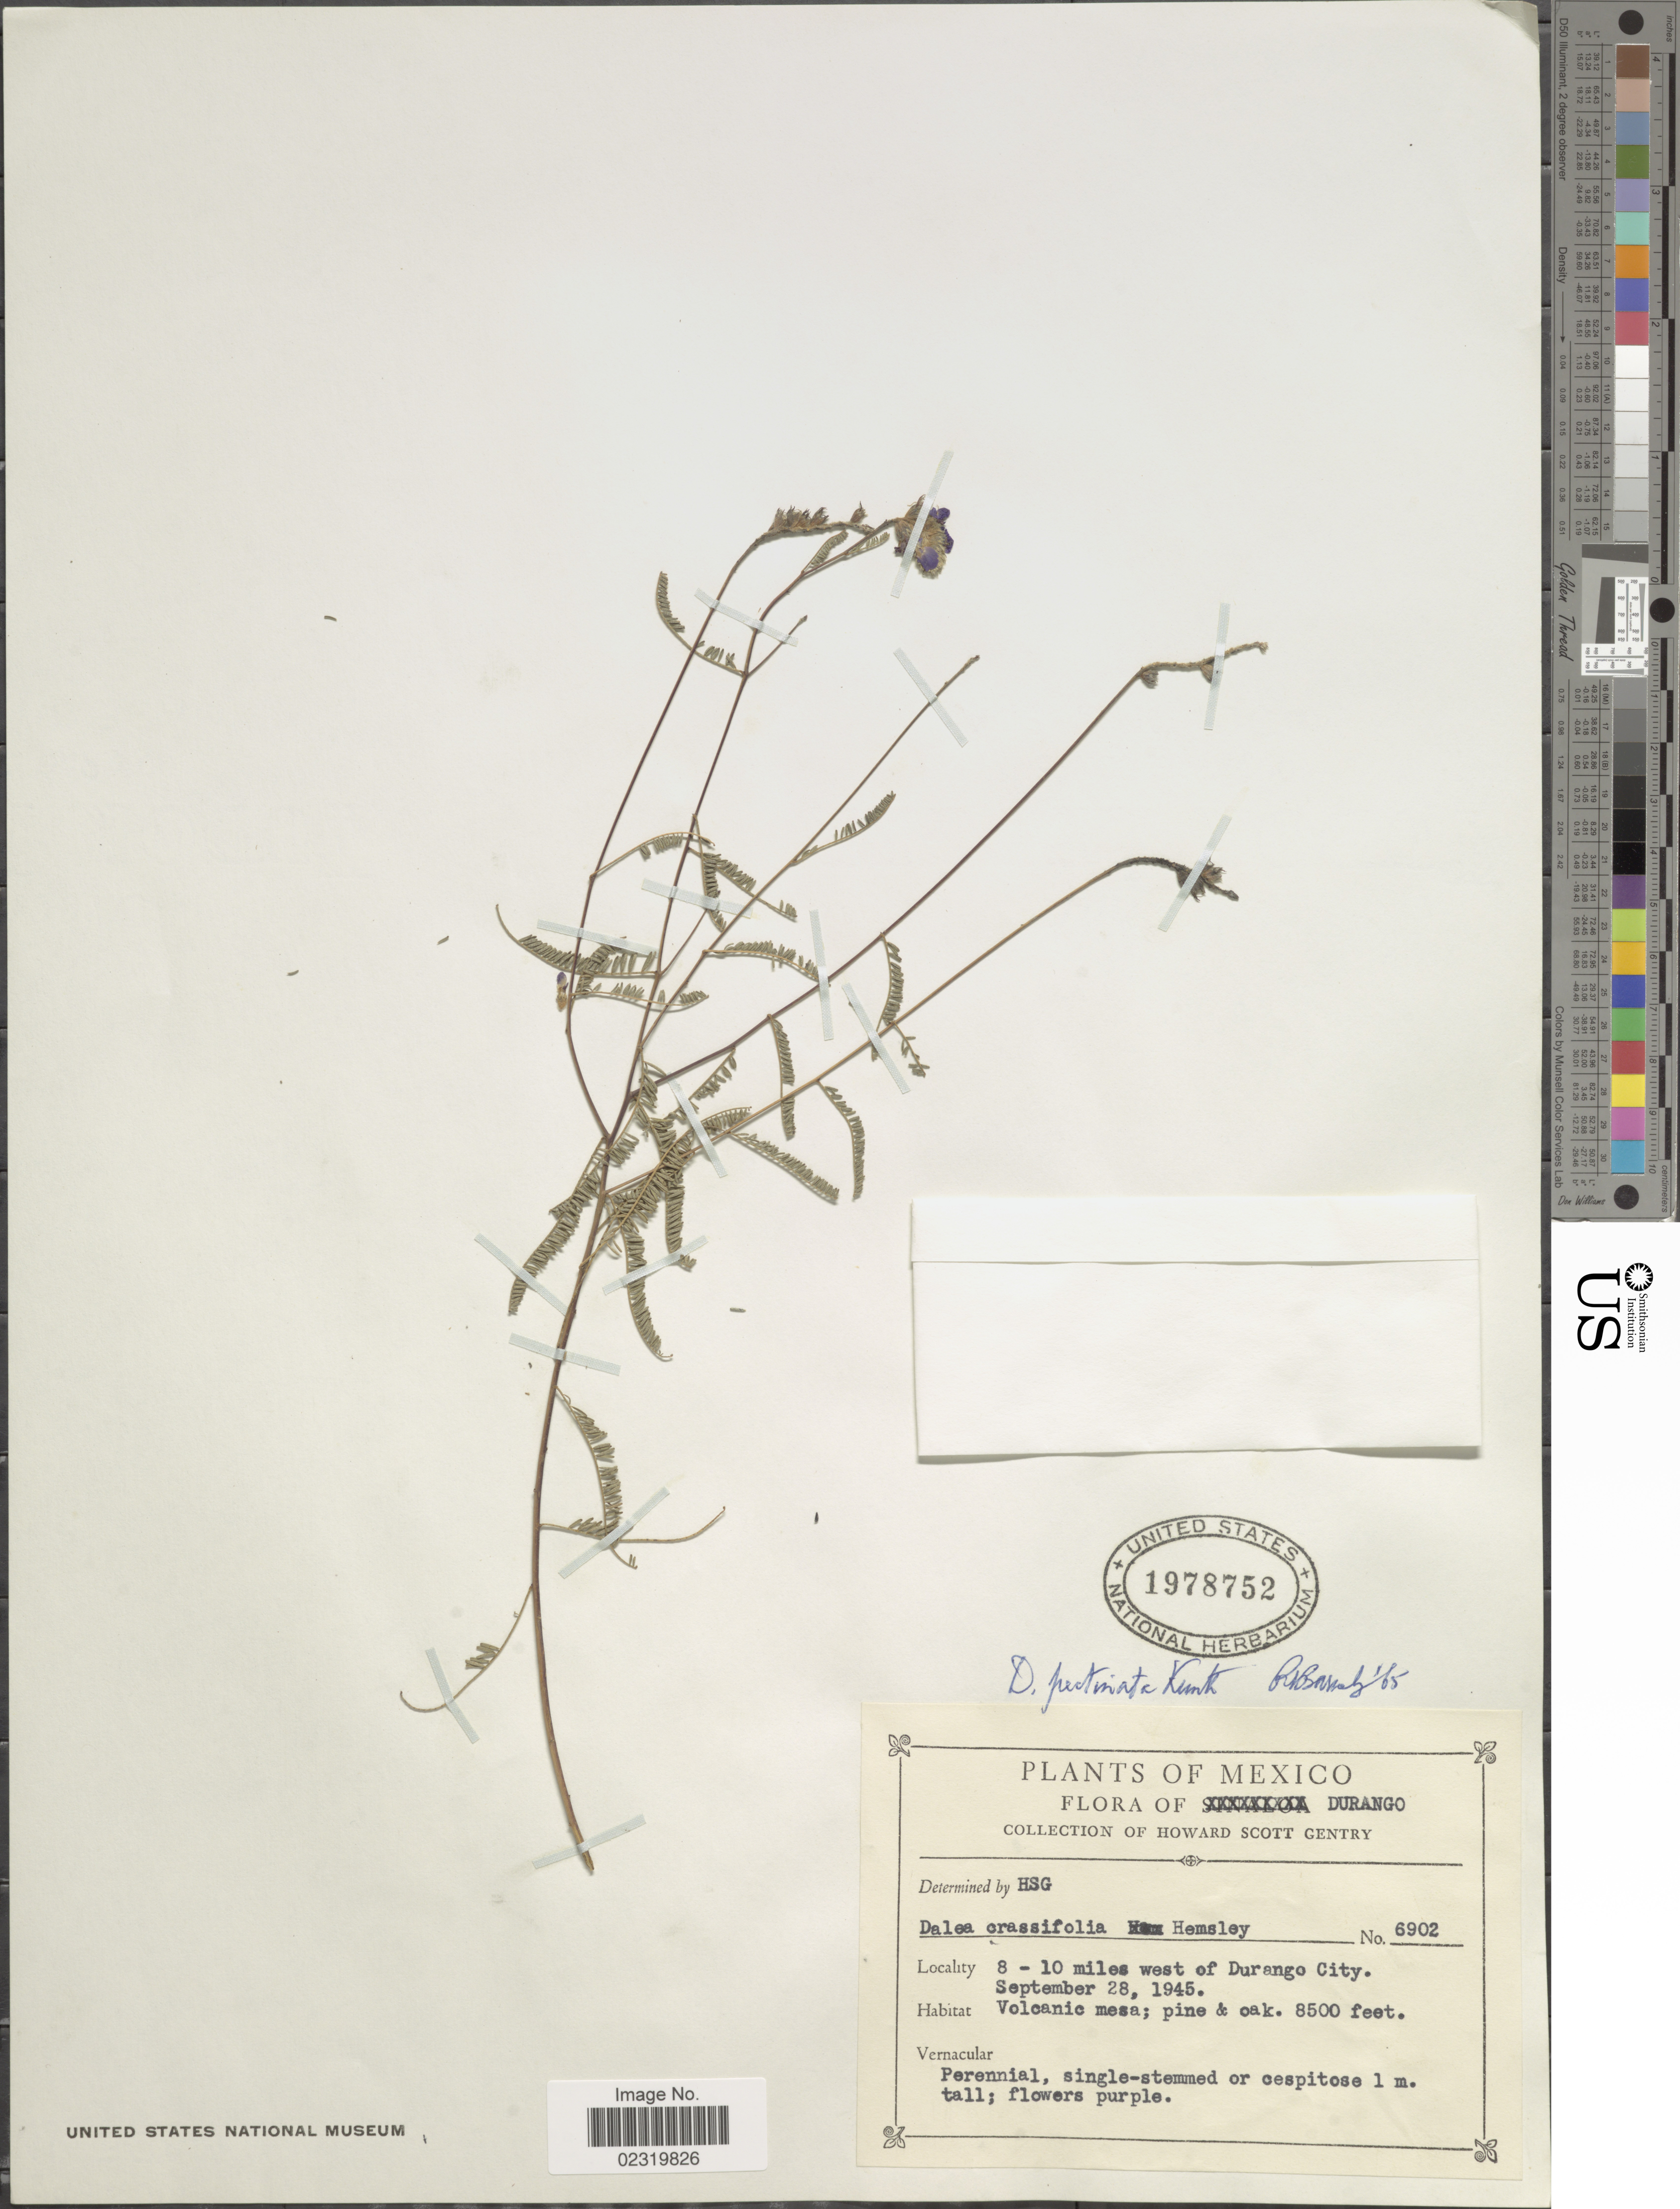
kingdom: Plantae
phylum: Tracheophyta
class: Magnoliopsida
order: Fabales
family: Fabaceae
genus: Dalea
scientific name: Dalea pectinata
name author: Kunth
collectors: H. S. Gentry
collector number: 6902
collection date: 1945-09-28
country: Mexico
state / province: Durango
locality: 8 - 10 miles west of Durango City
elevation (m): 2591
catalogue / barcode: US 1978752